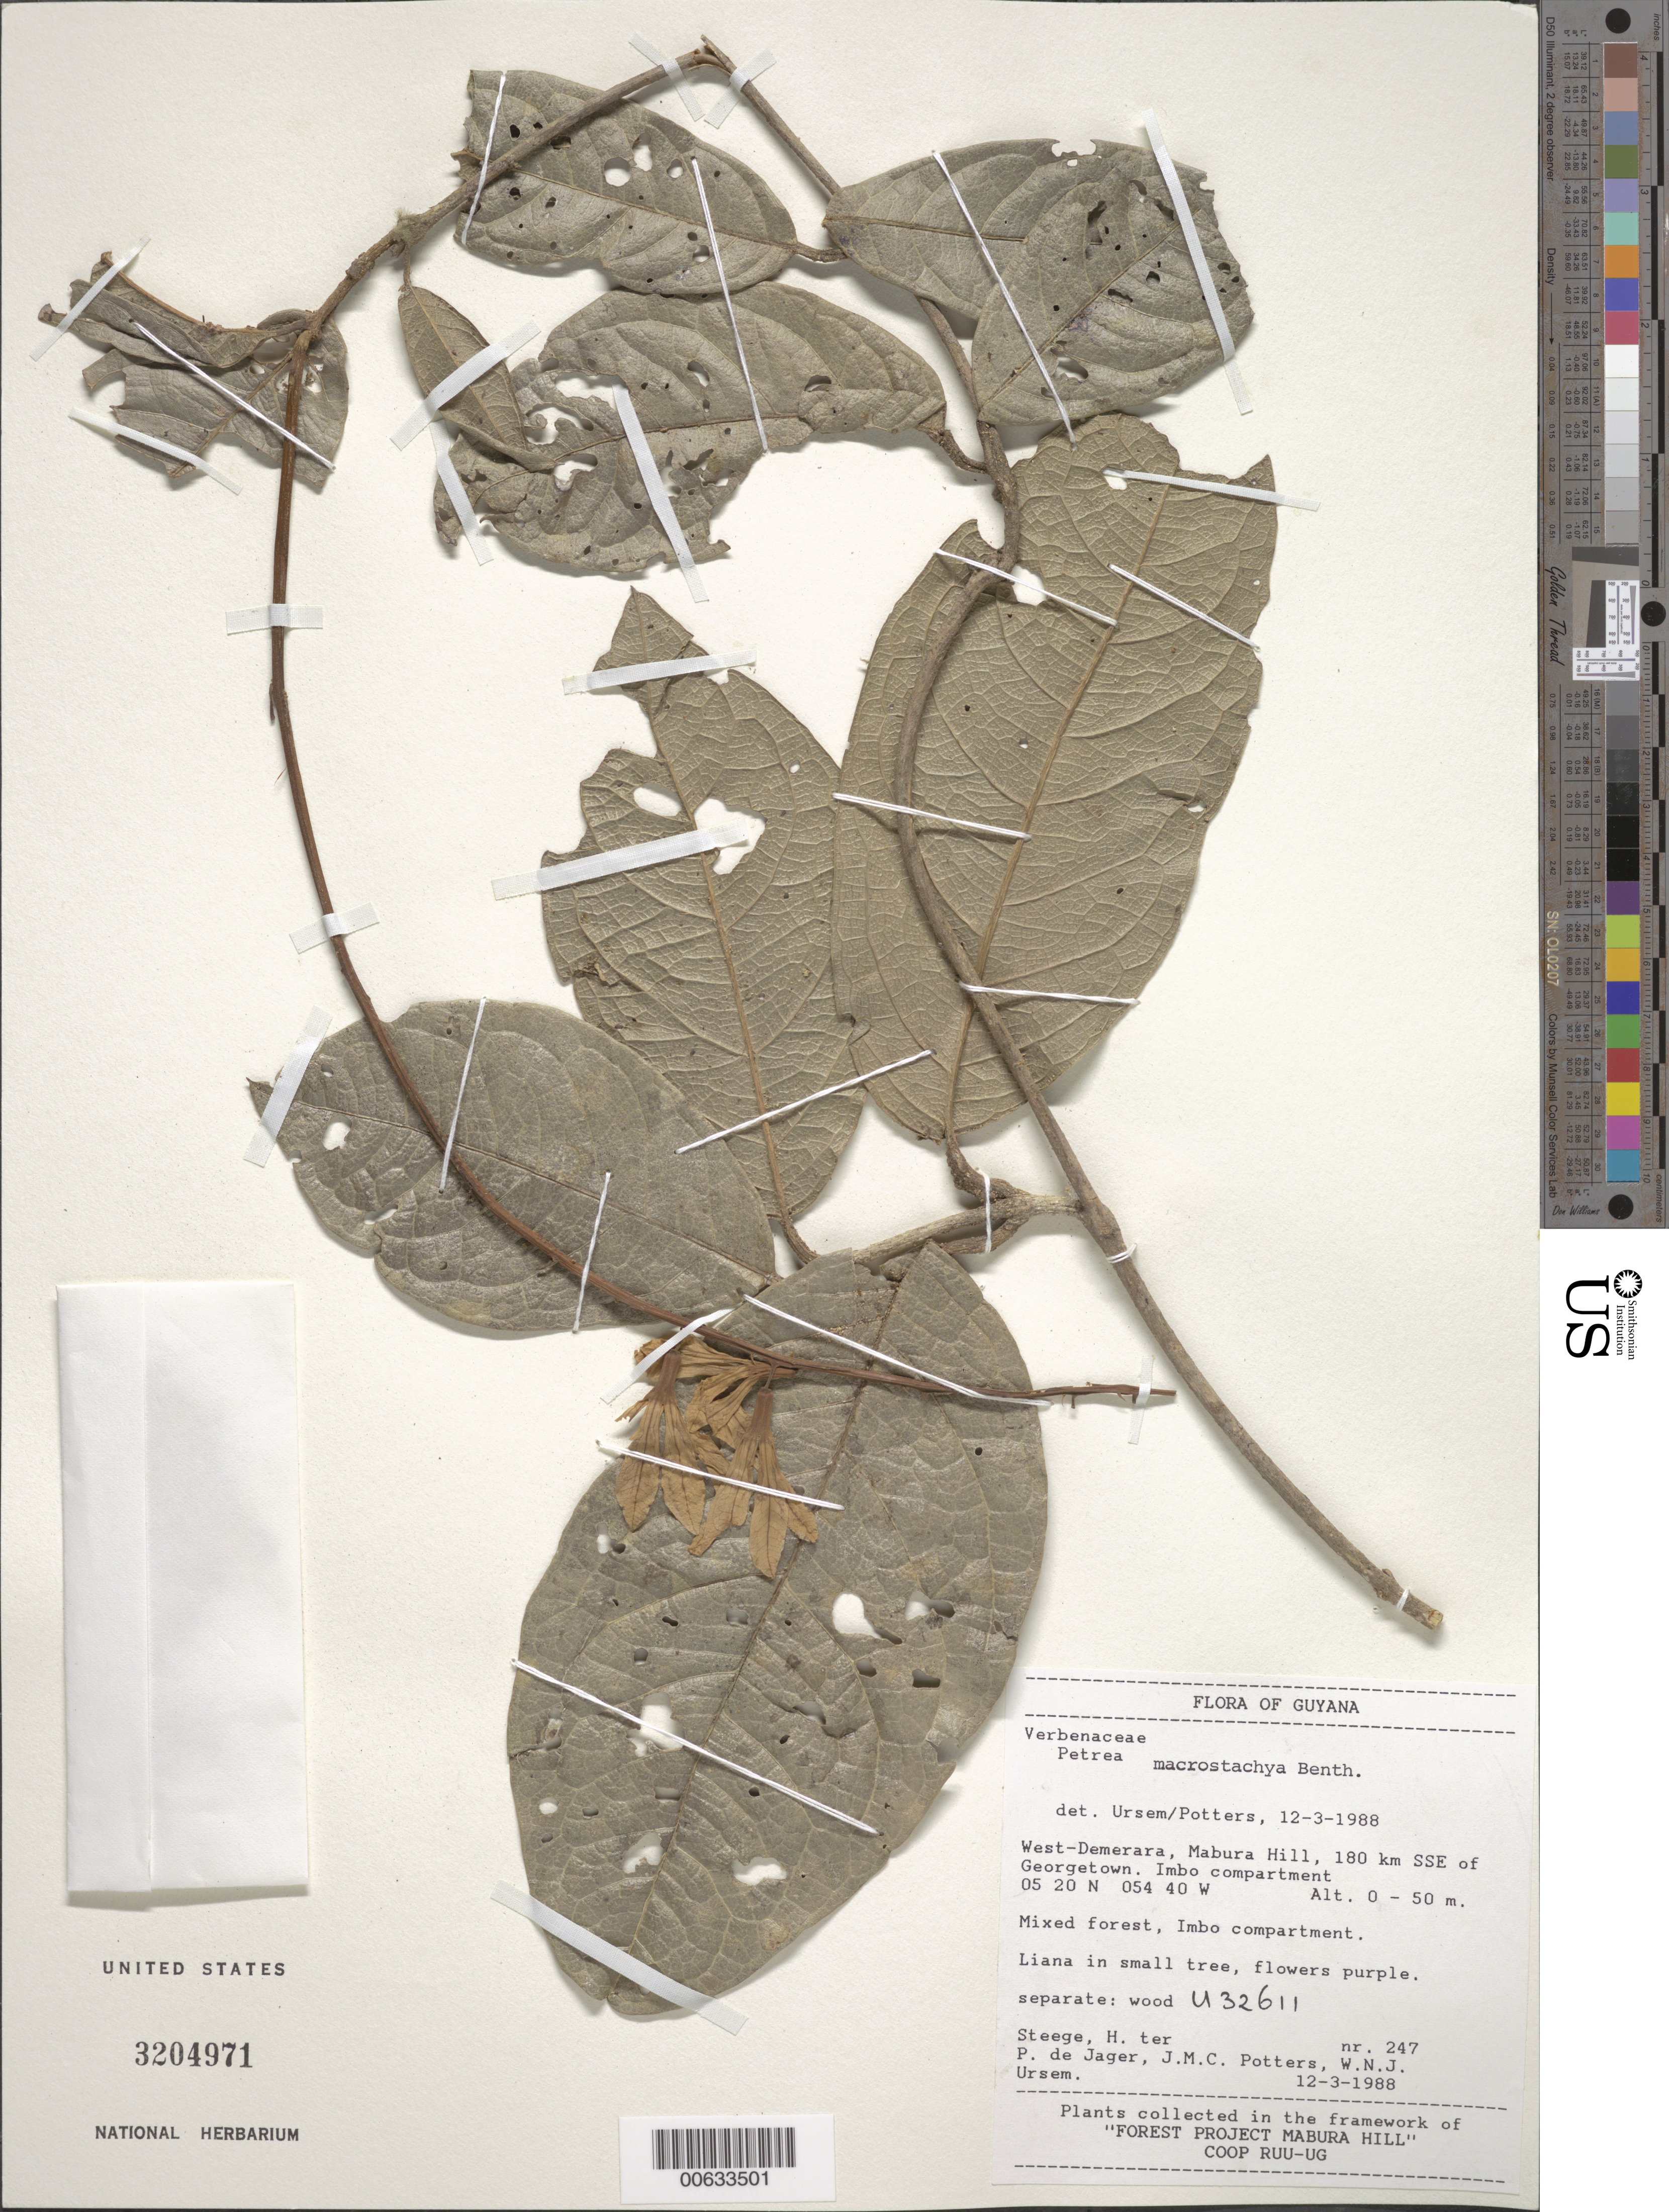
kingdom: Plantae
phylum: Tracheophyta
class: Magnoliopsida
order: Lamiales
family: Verbenaceae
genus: Petrea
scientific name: Petrea macrostachya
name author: Benth.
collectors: H. ter Steege, P. De Jager, J. Potters & W. Ursem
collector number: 247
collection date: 1988-03-12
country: Guyana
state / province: Essequibo Isl-W. Demerara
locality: West-Demerara, Mabura Hill, 180 km SSE of Georgetown. Imbo compartment.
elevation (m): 0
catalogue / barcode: US 3204971